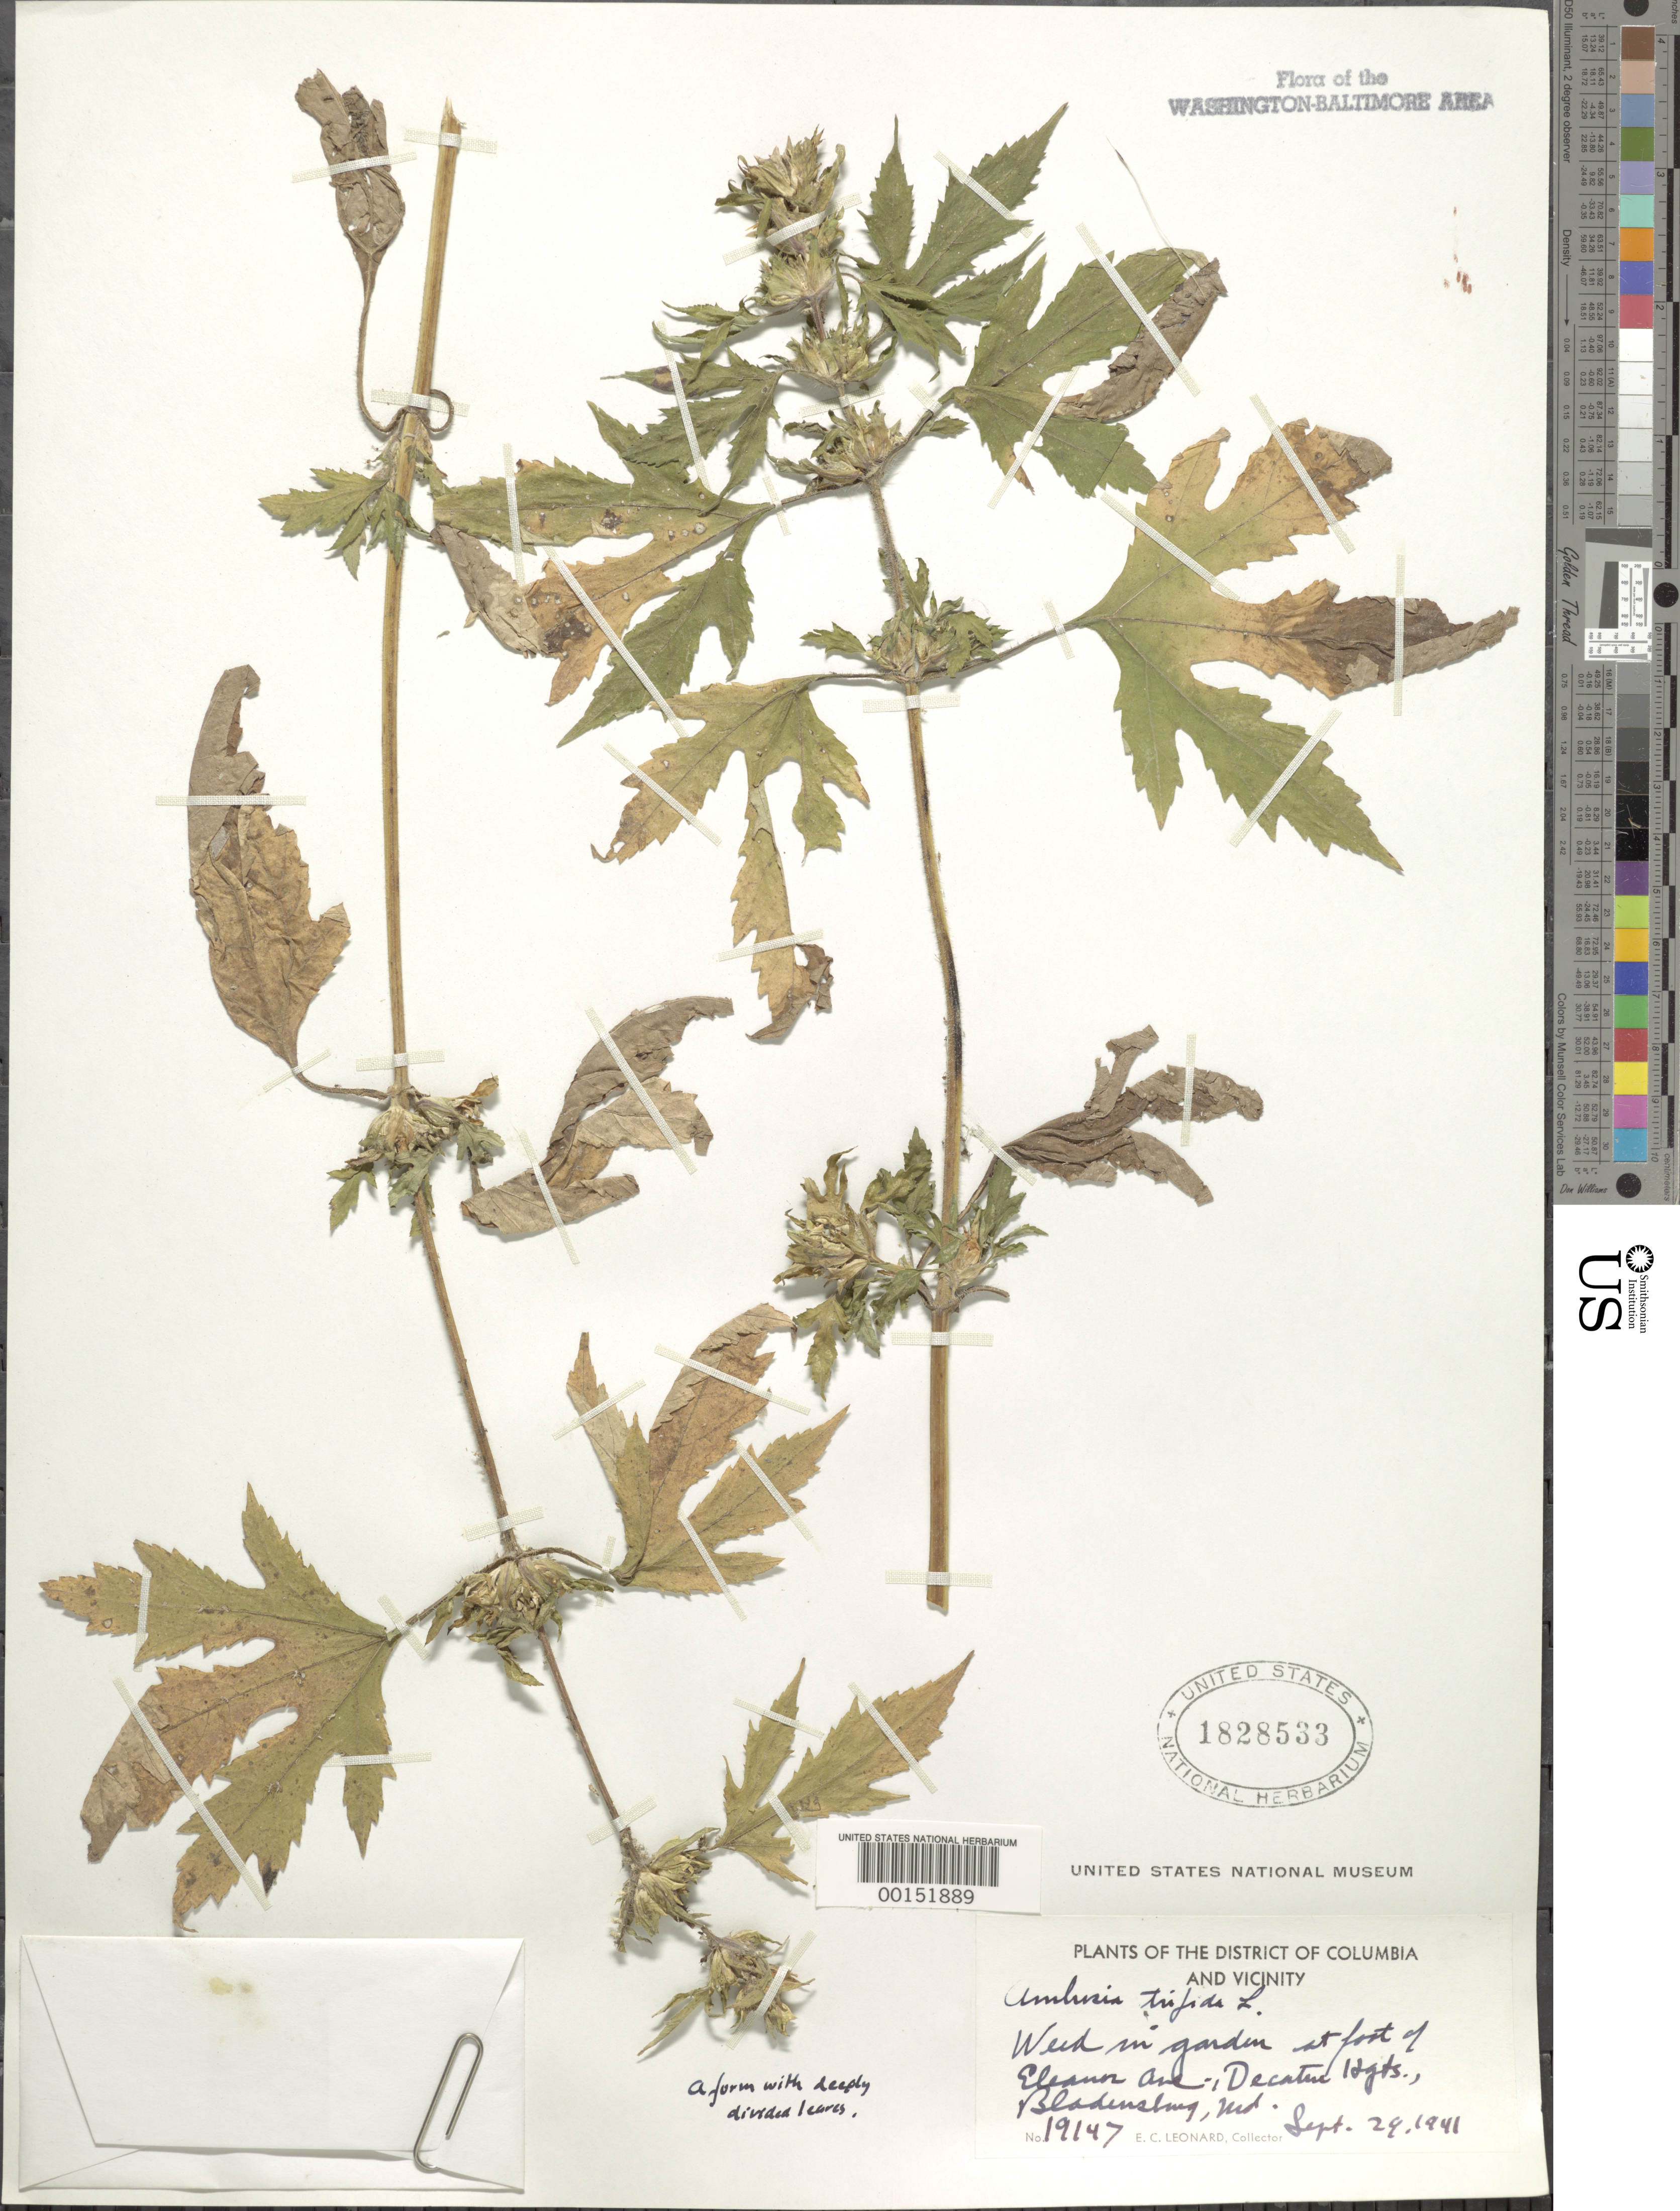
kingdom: Plantae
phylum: Tracheophyta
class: Magnoliopsida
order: Asterales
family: Asteraceae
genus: Ambrosia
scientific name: Ambrosia trifida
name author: L.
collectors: E. C. Leonard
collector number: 19147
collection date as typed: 29 Sep 1941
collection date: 1941-09-29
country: United States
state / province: Maryland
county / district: Prince George's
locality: Decatur Heights Bladensburg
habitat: Garden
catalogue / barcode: US 1828533